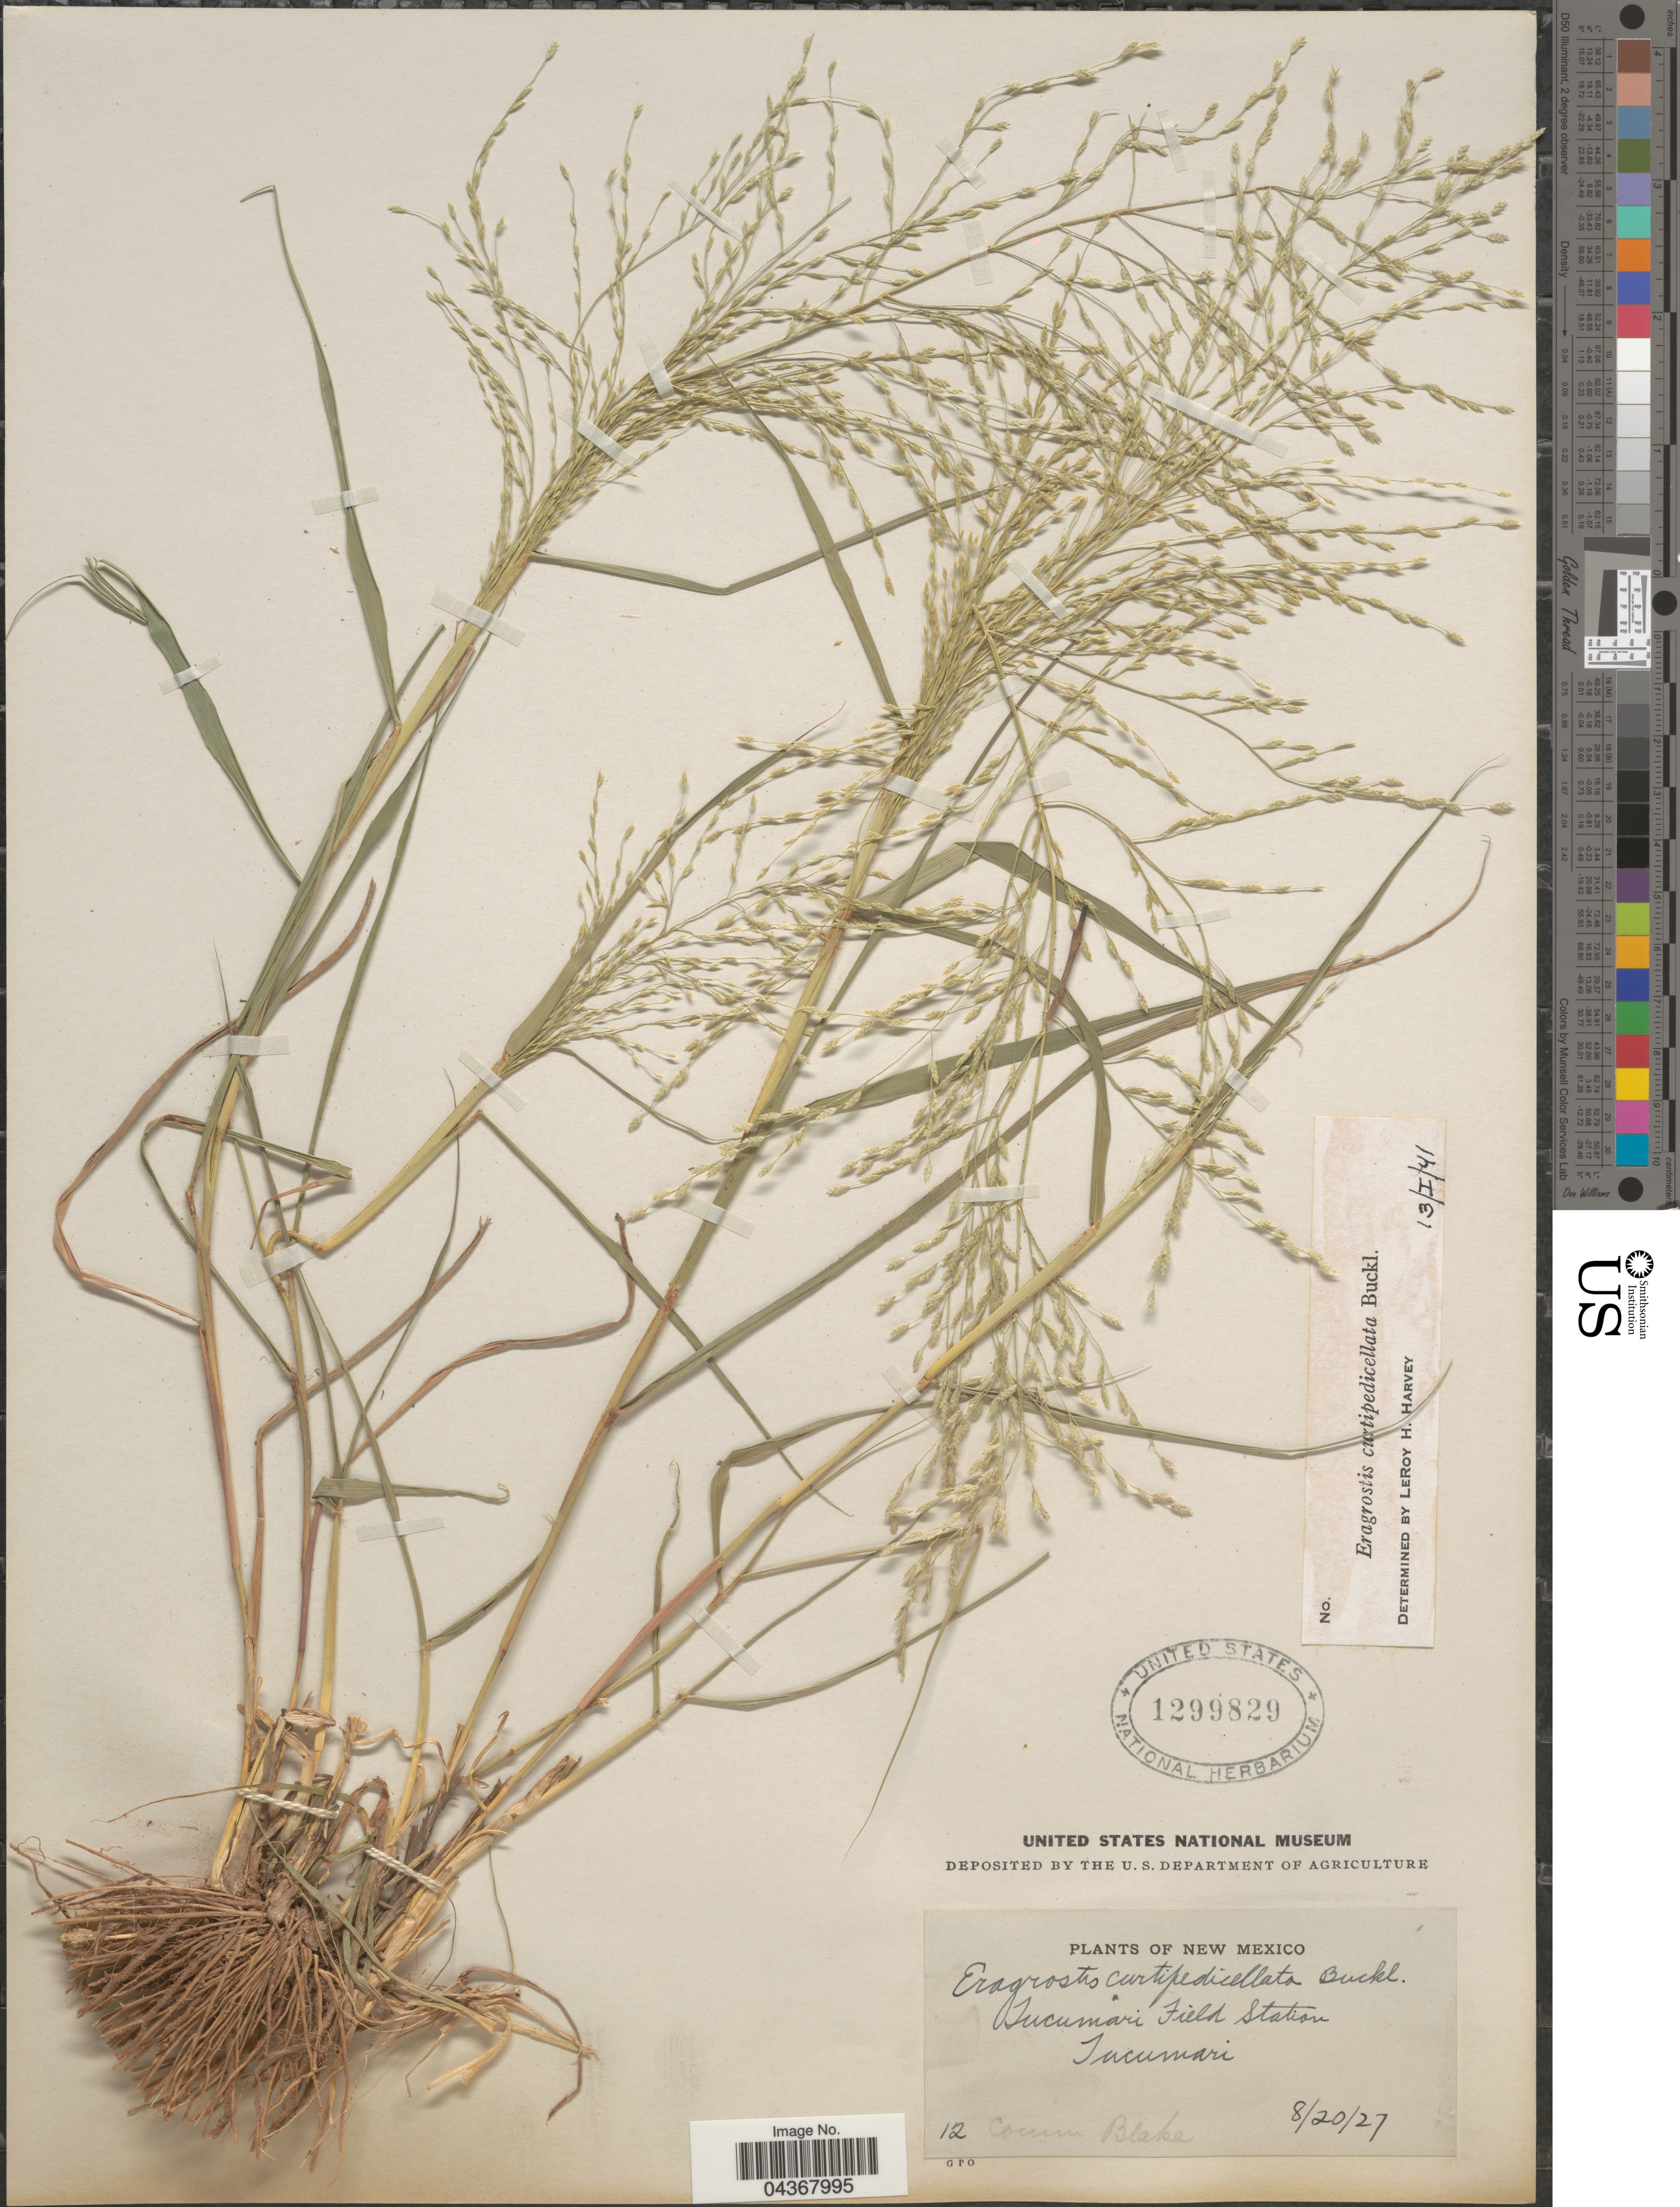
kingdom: Plantae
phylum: Tracheophyta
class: Liliopsida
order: Poales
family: Poaceae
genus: Eragrostis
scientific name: Eragrostis curtipedicellata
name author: Buckley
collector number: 12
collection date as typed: Transcribed d/m/y: 20/8/27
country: United States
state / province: New Mexico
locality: Tucumari Field Station. Tucumari.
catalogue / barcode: US 1299829